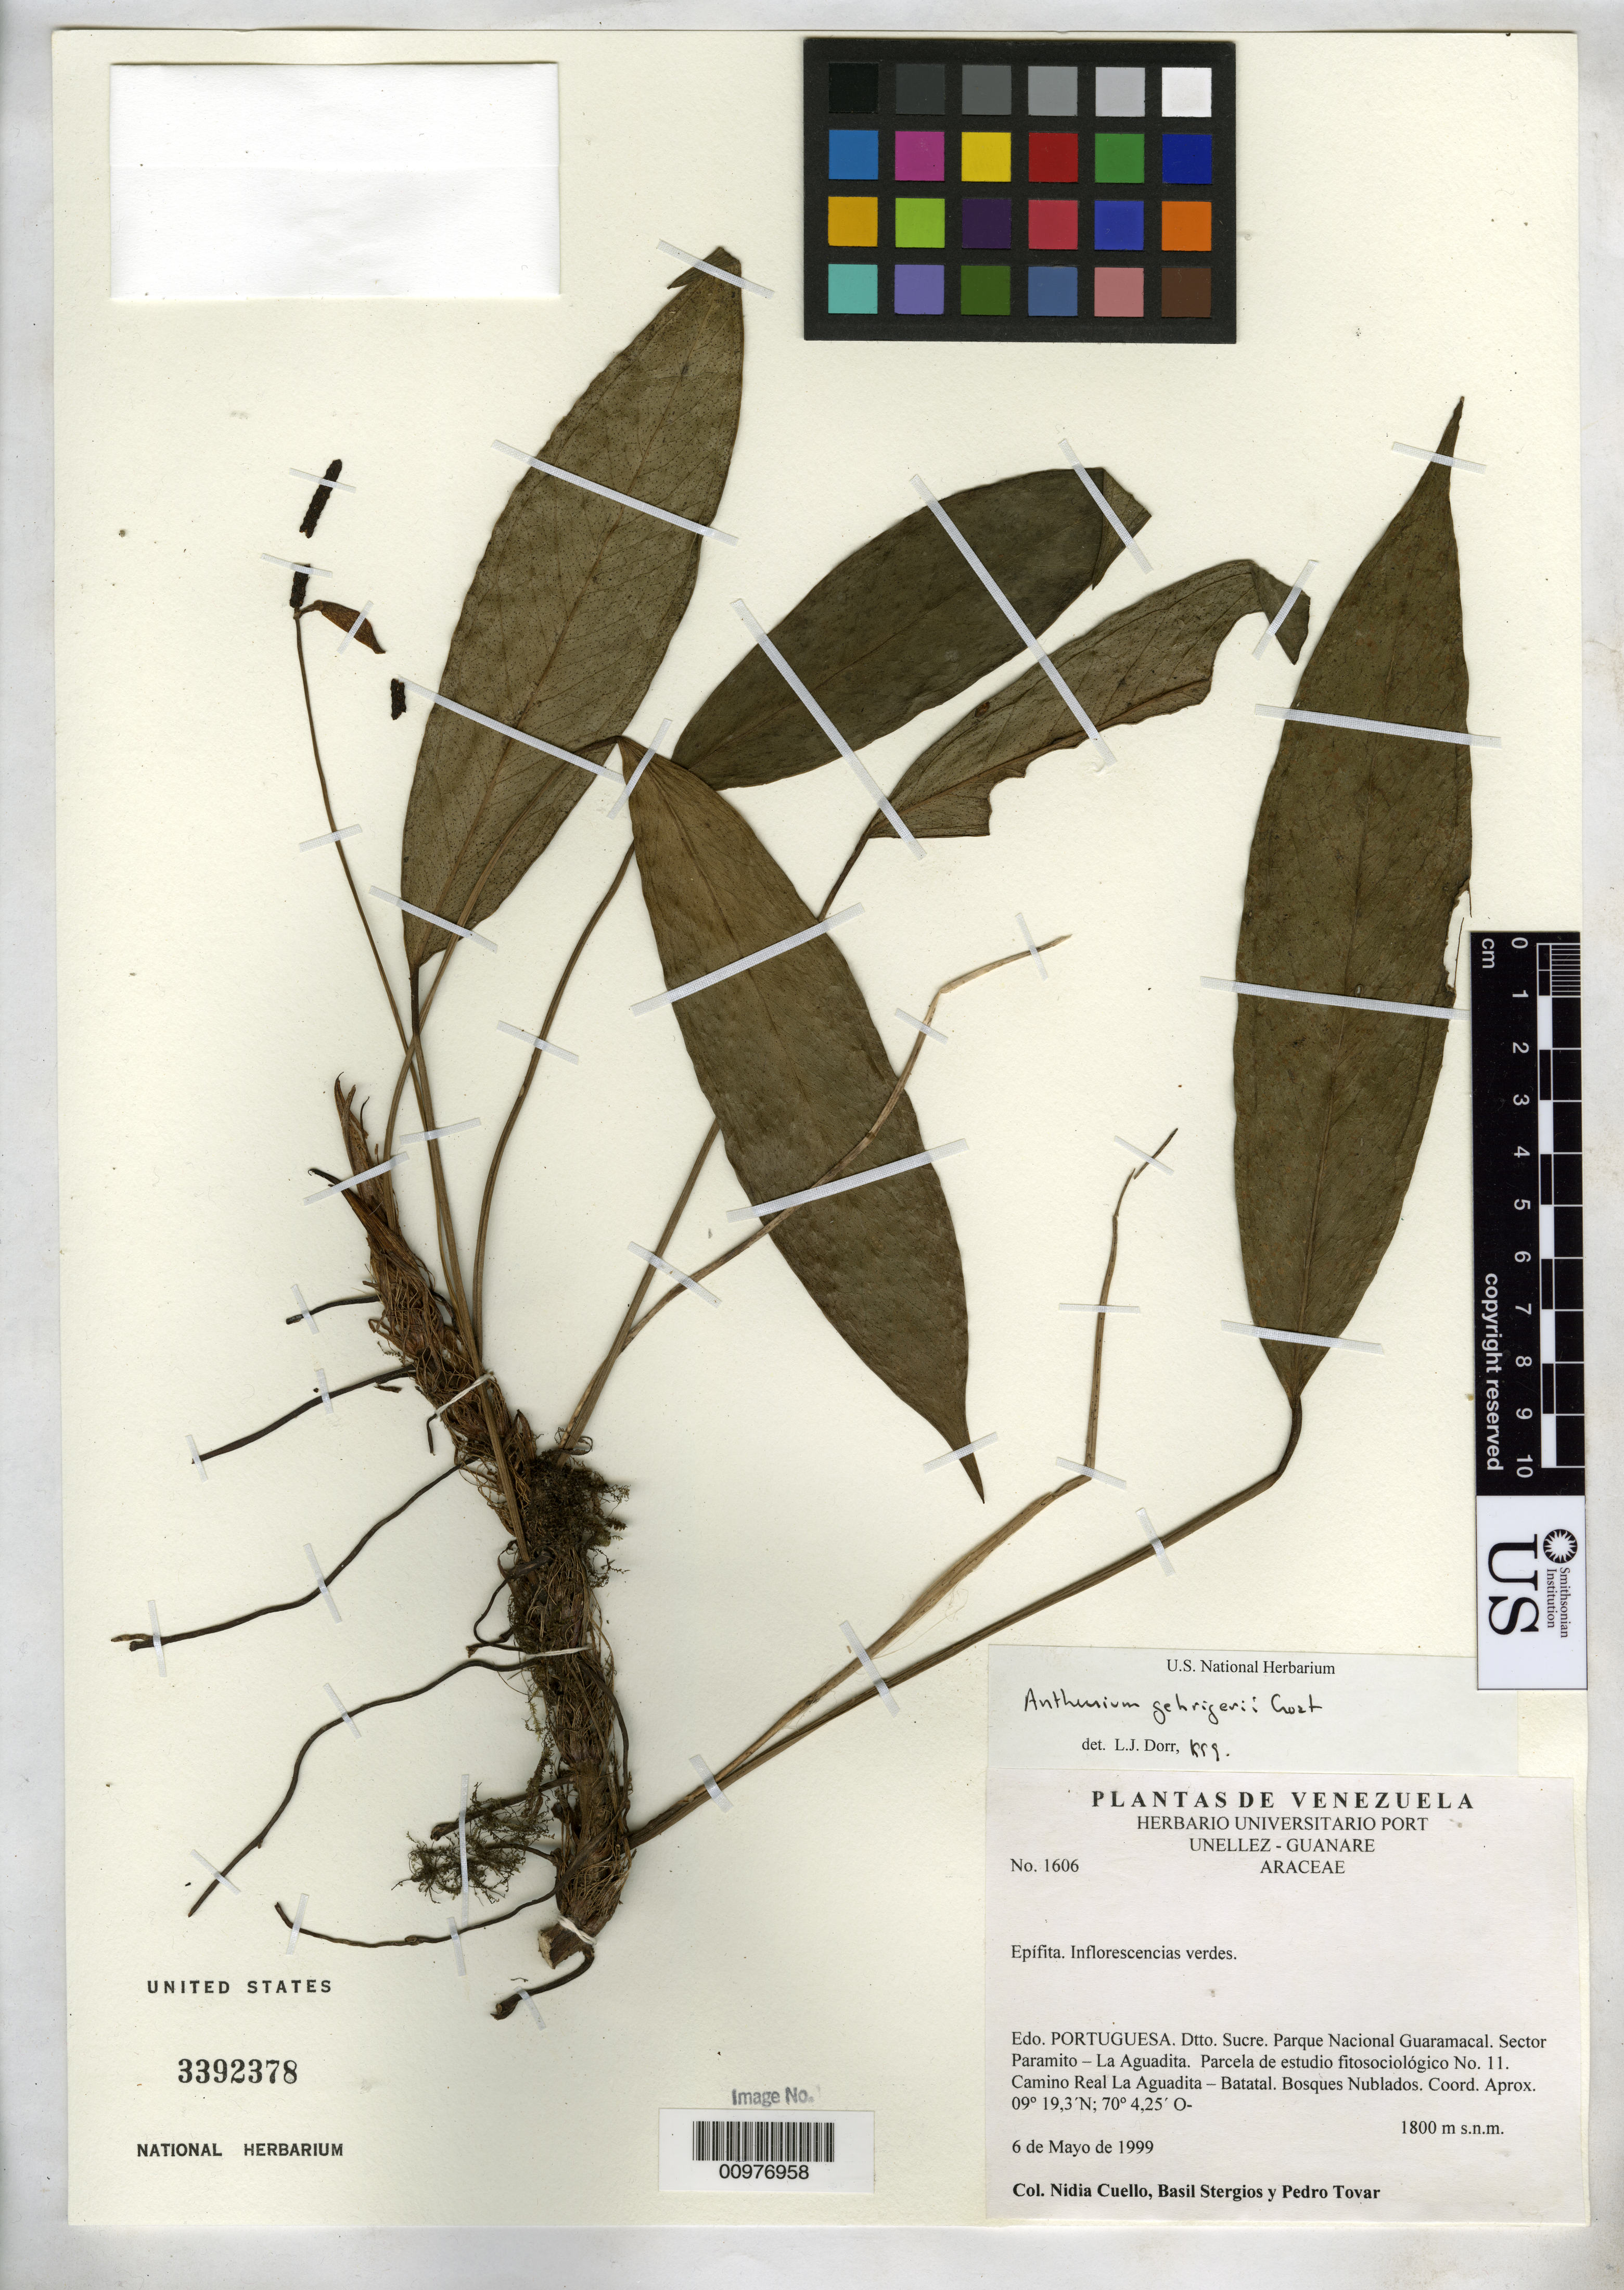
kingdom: Plantae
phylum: Tracheophyta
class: Liliopsida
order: Alismatales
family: Araceae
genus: Anthurium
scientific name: Anthurium gehrigeri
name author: Croat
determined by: Dorr, L. J., (BOT), Smithsonian Institution - National Museum of Natural History (UNITED STATES)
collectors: N. L. Cuello, B. G. Stergios & P. Tovar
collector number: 1606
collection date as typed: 06 May 1999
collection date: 1999-05-06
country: Venezuela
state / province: Portuguesa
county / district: Sucre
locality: Parque Nacional Guaramacal. Sector Paramito - La Aguadita. Camino Real Paramito - Batatal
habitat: bosques nublados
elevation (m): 1800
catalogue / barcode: US 3392378